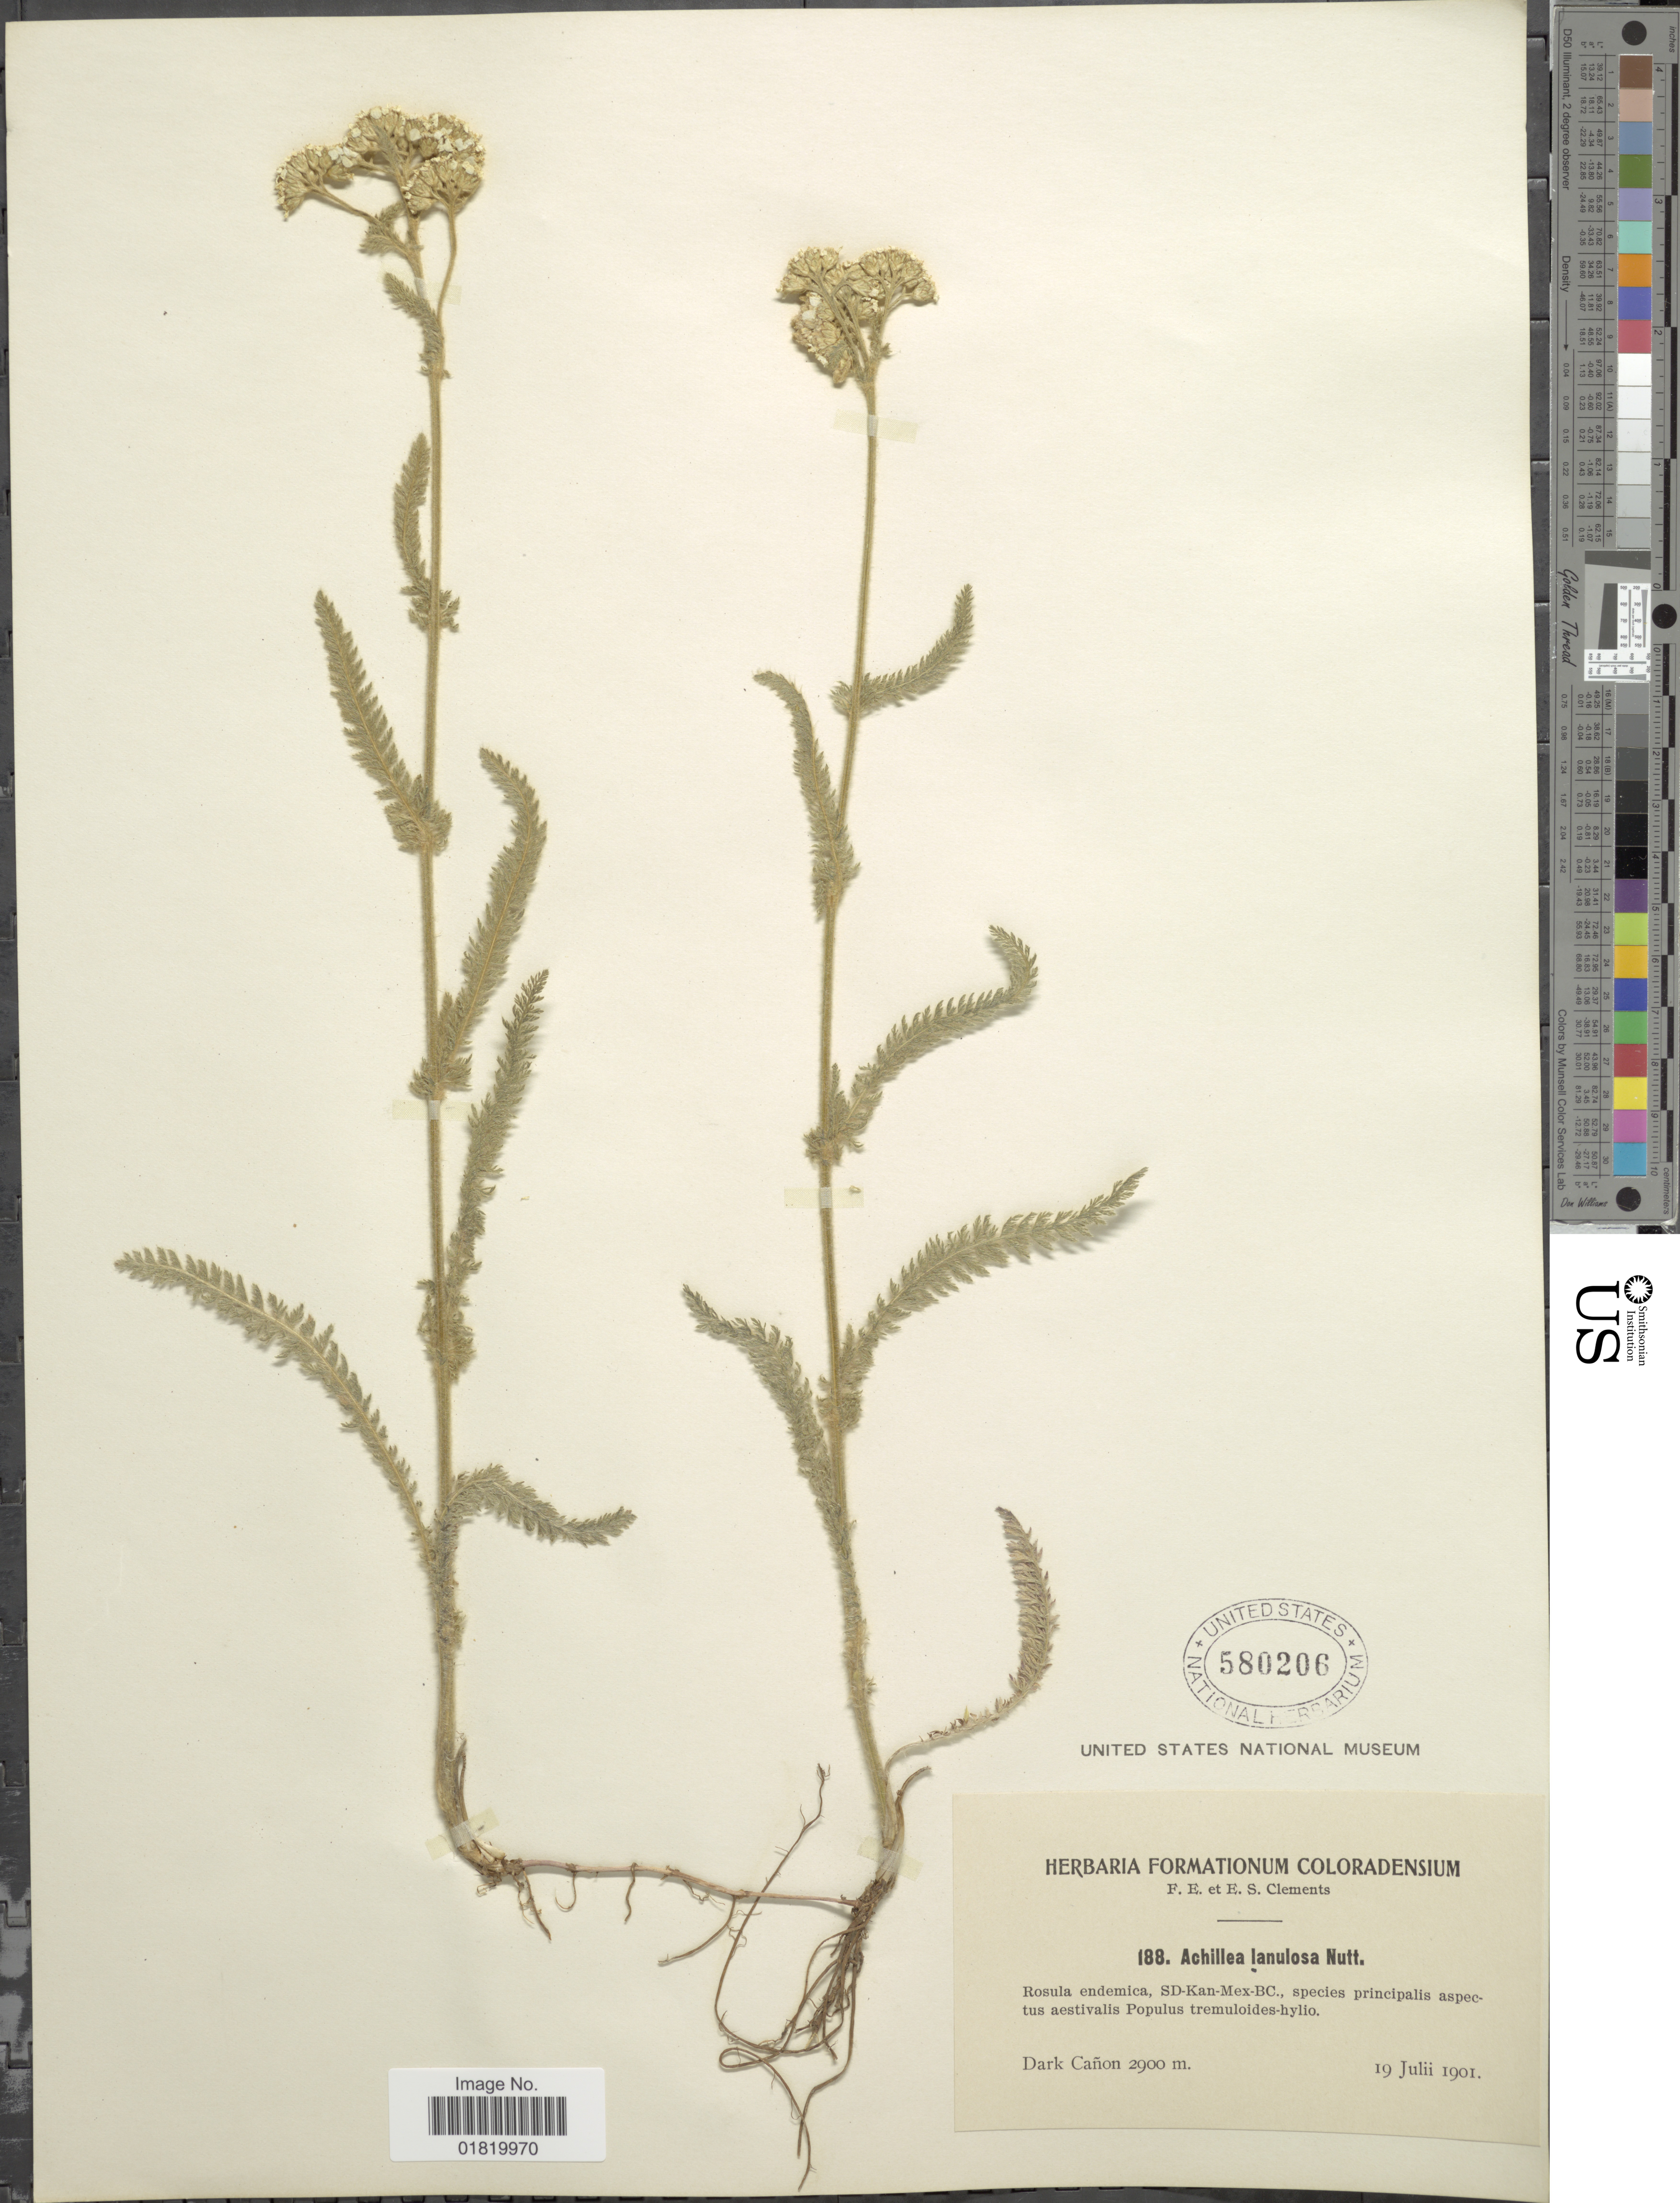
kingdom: Plantae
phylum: Tracheophyta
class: Magnoliopsida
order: Asterales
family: Asteraceae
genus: Achillea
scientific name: Achillea lanulosa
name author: Nutt.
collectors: F. E. Clements & E. S. Clements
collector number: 188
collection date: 1901-07-19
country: United States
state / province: Colorado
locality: Dark Cañon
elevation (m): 2900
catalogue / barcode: US 580206